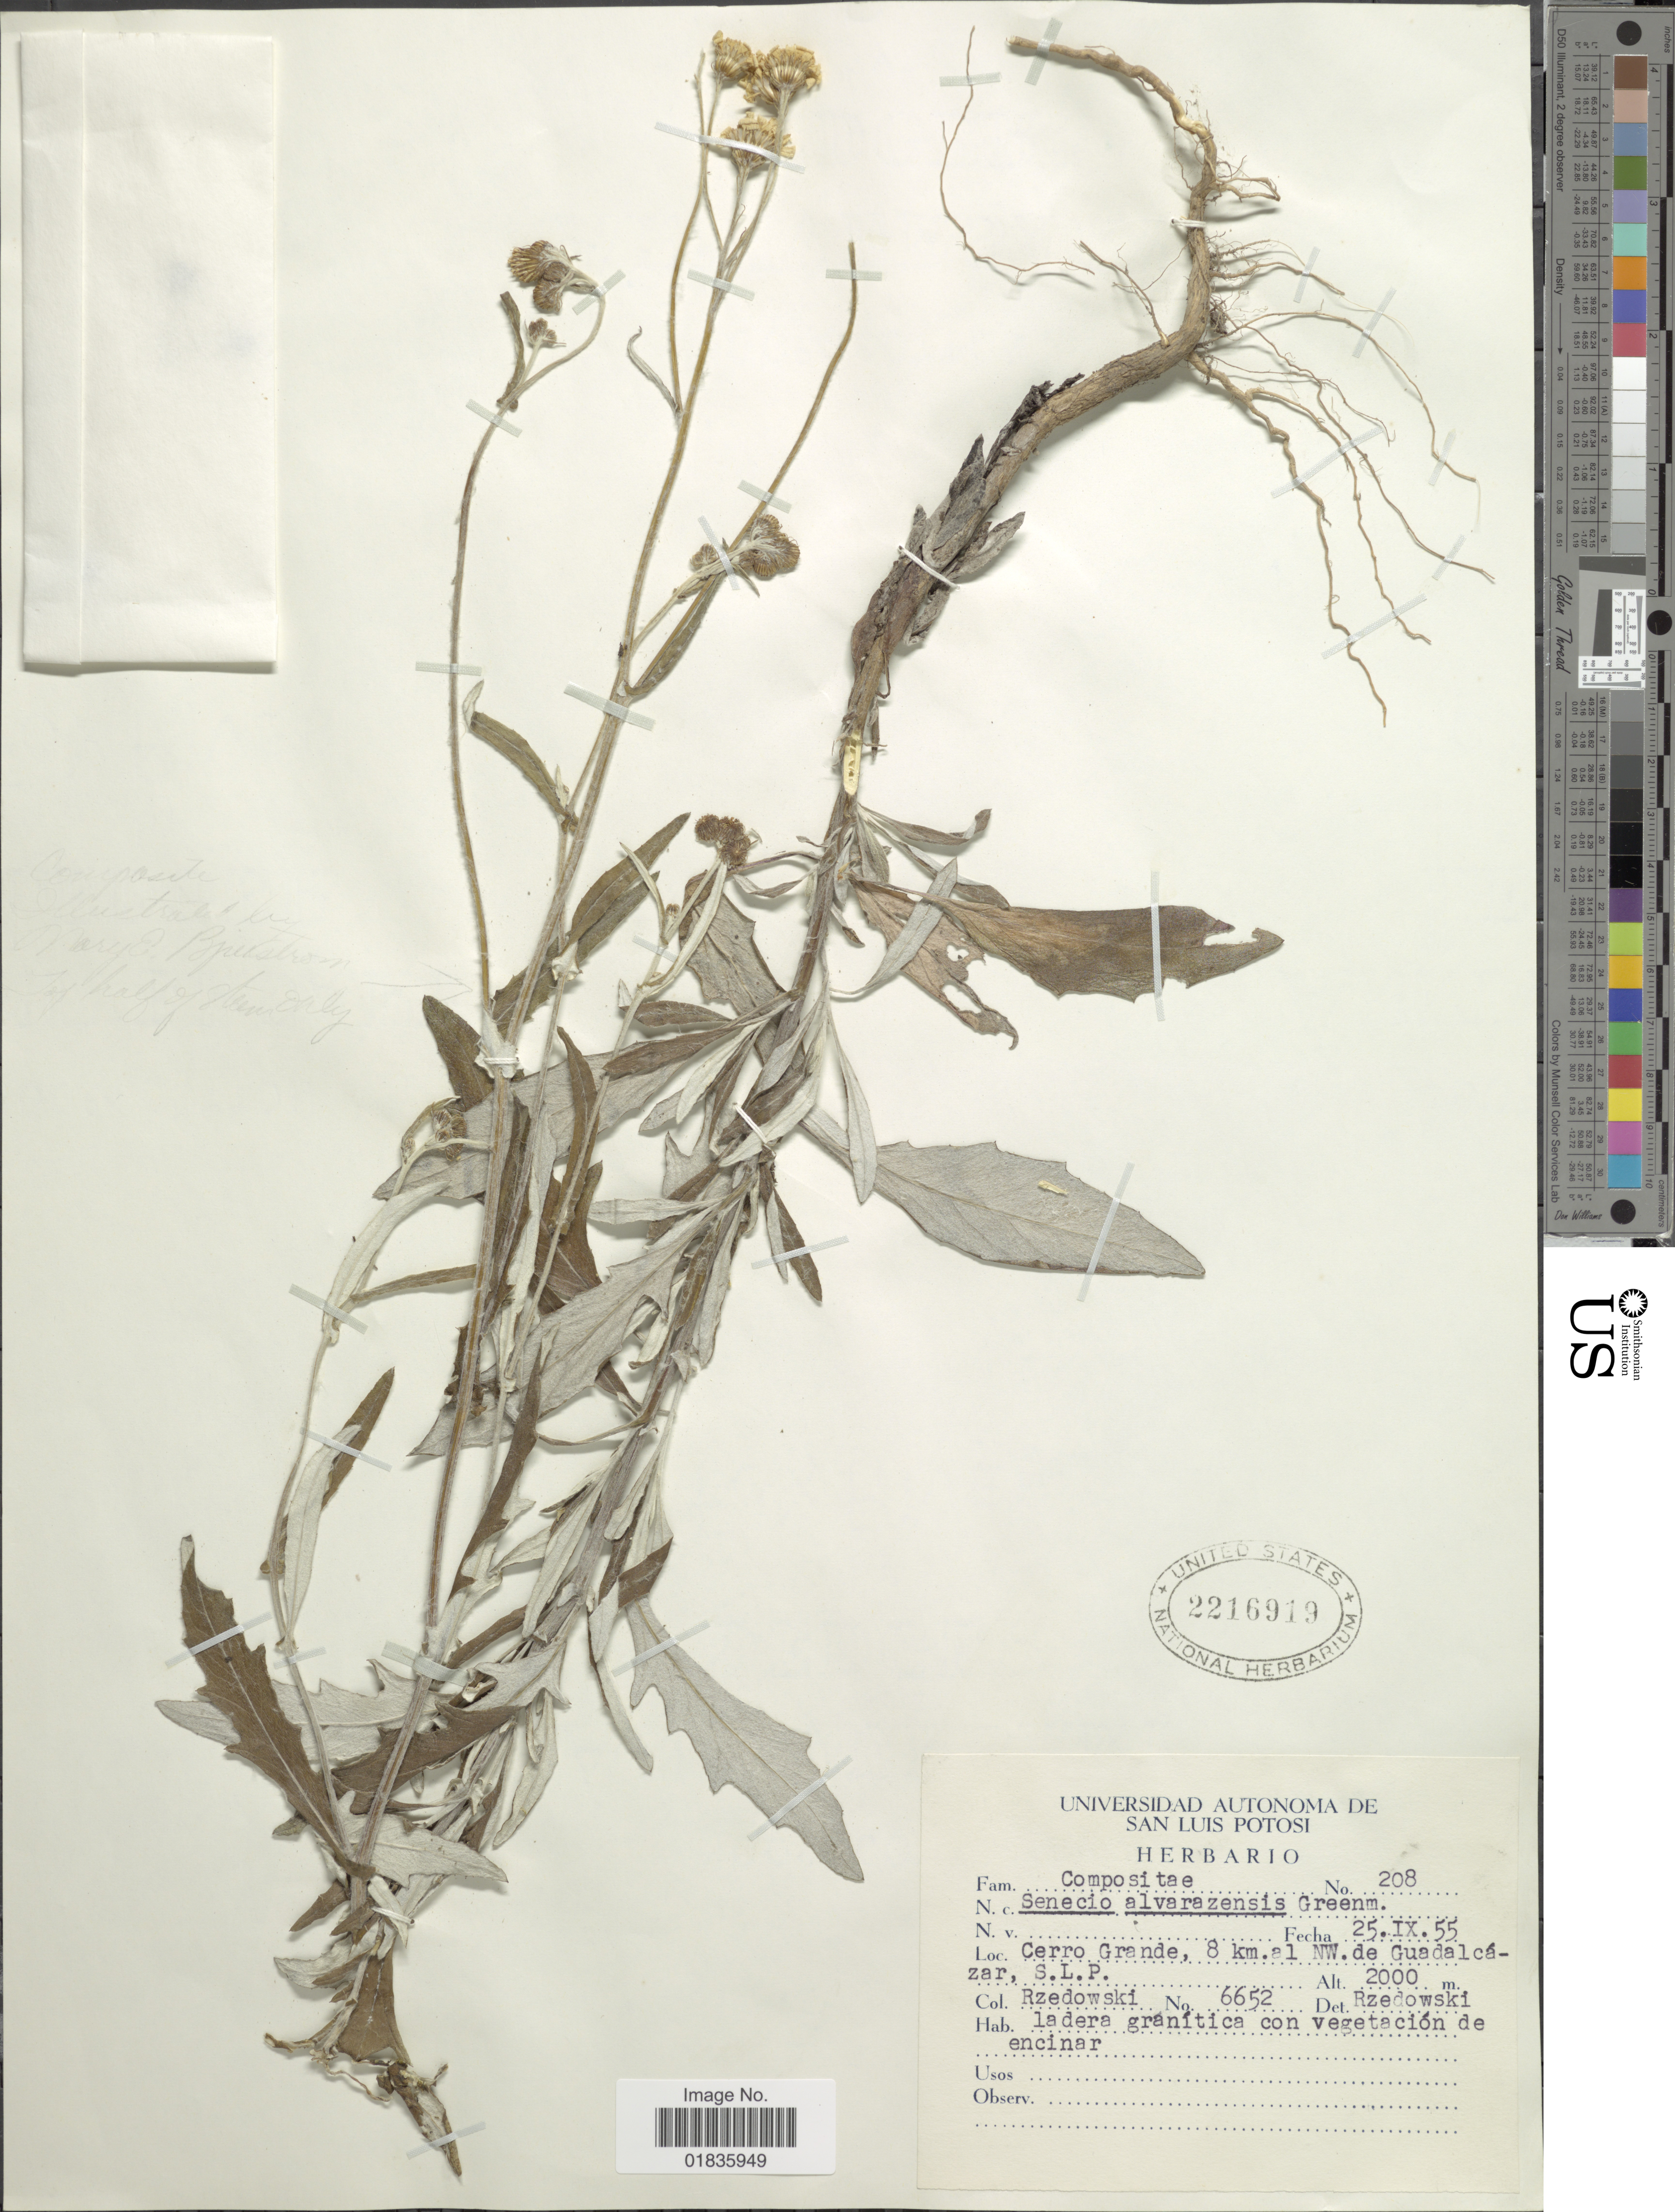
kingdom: Plantae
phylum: Tracheophyta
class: Magnoliopsida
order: Asterales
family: Asteraceae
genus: Senecio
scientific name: Senecio alvarazensis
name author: Greenm.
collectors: Rzedowski, --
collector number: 6652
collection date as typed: Transcribed d/m/y: 25/9/55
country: Mexico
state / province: San Luis Potosí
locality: Cerro Grande, 8 km. al NW de Guadalcazar, S. L. P.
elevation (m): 2000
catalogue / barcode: US 2216919